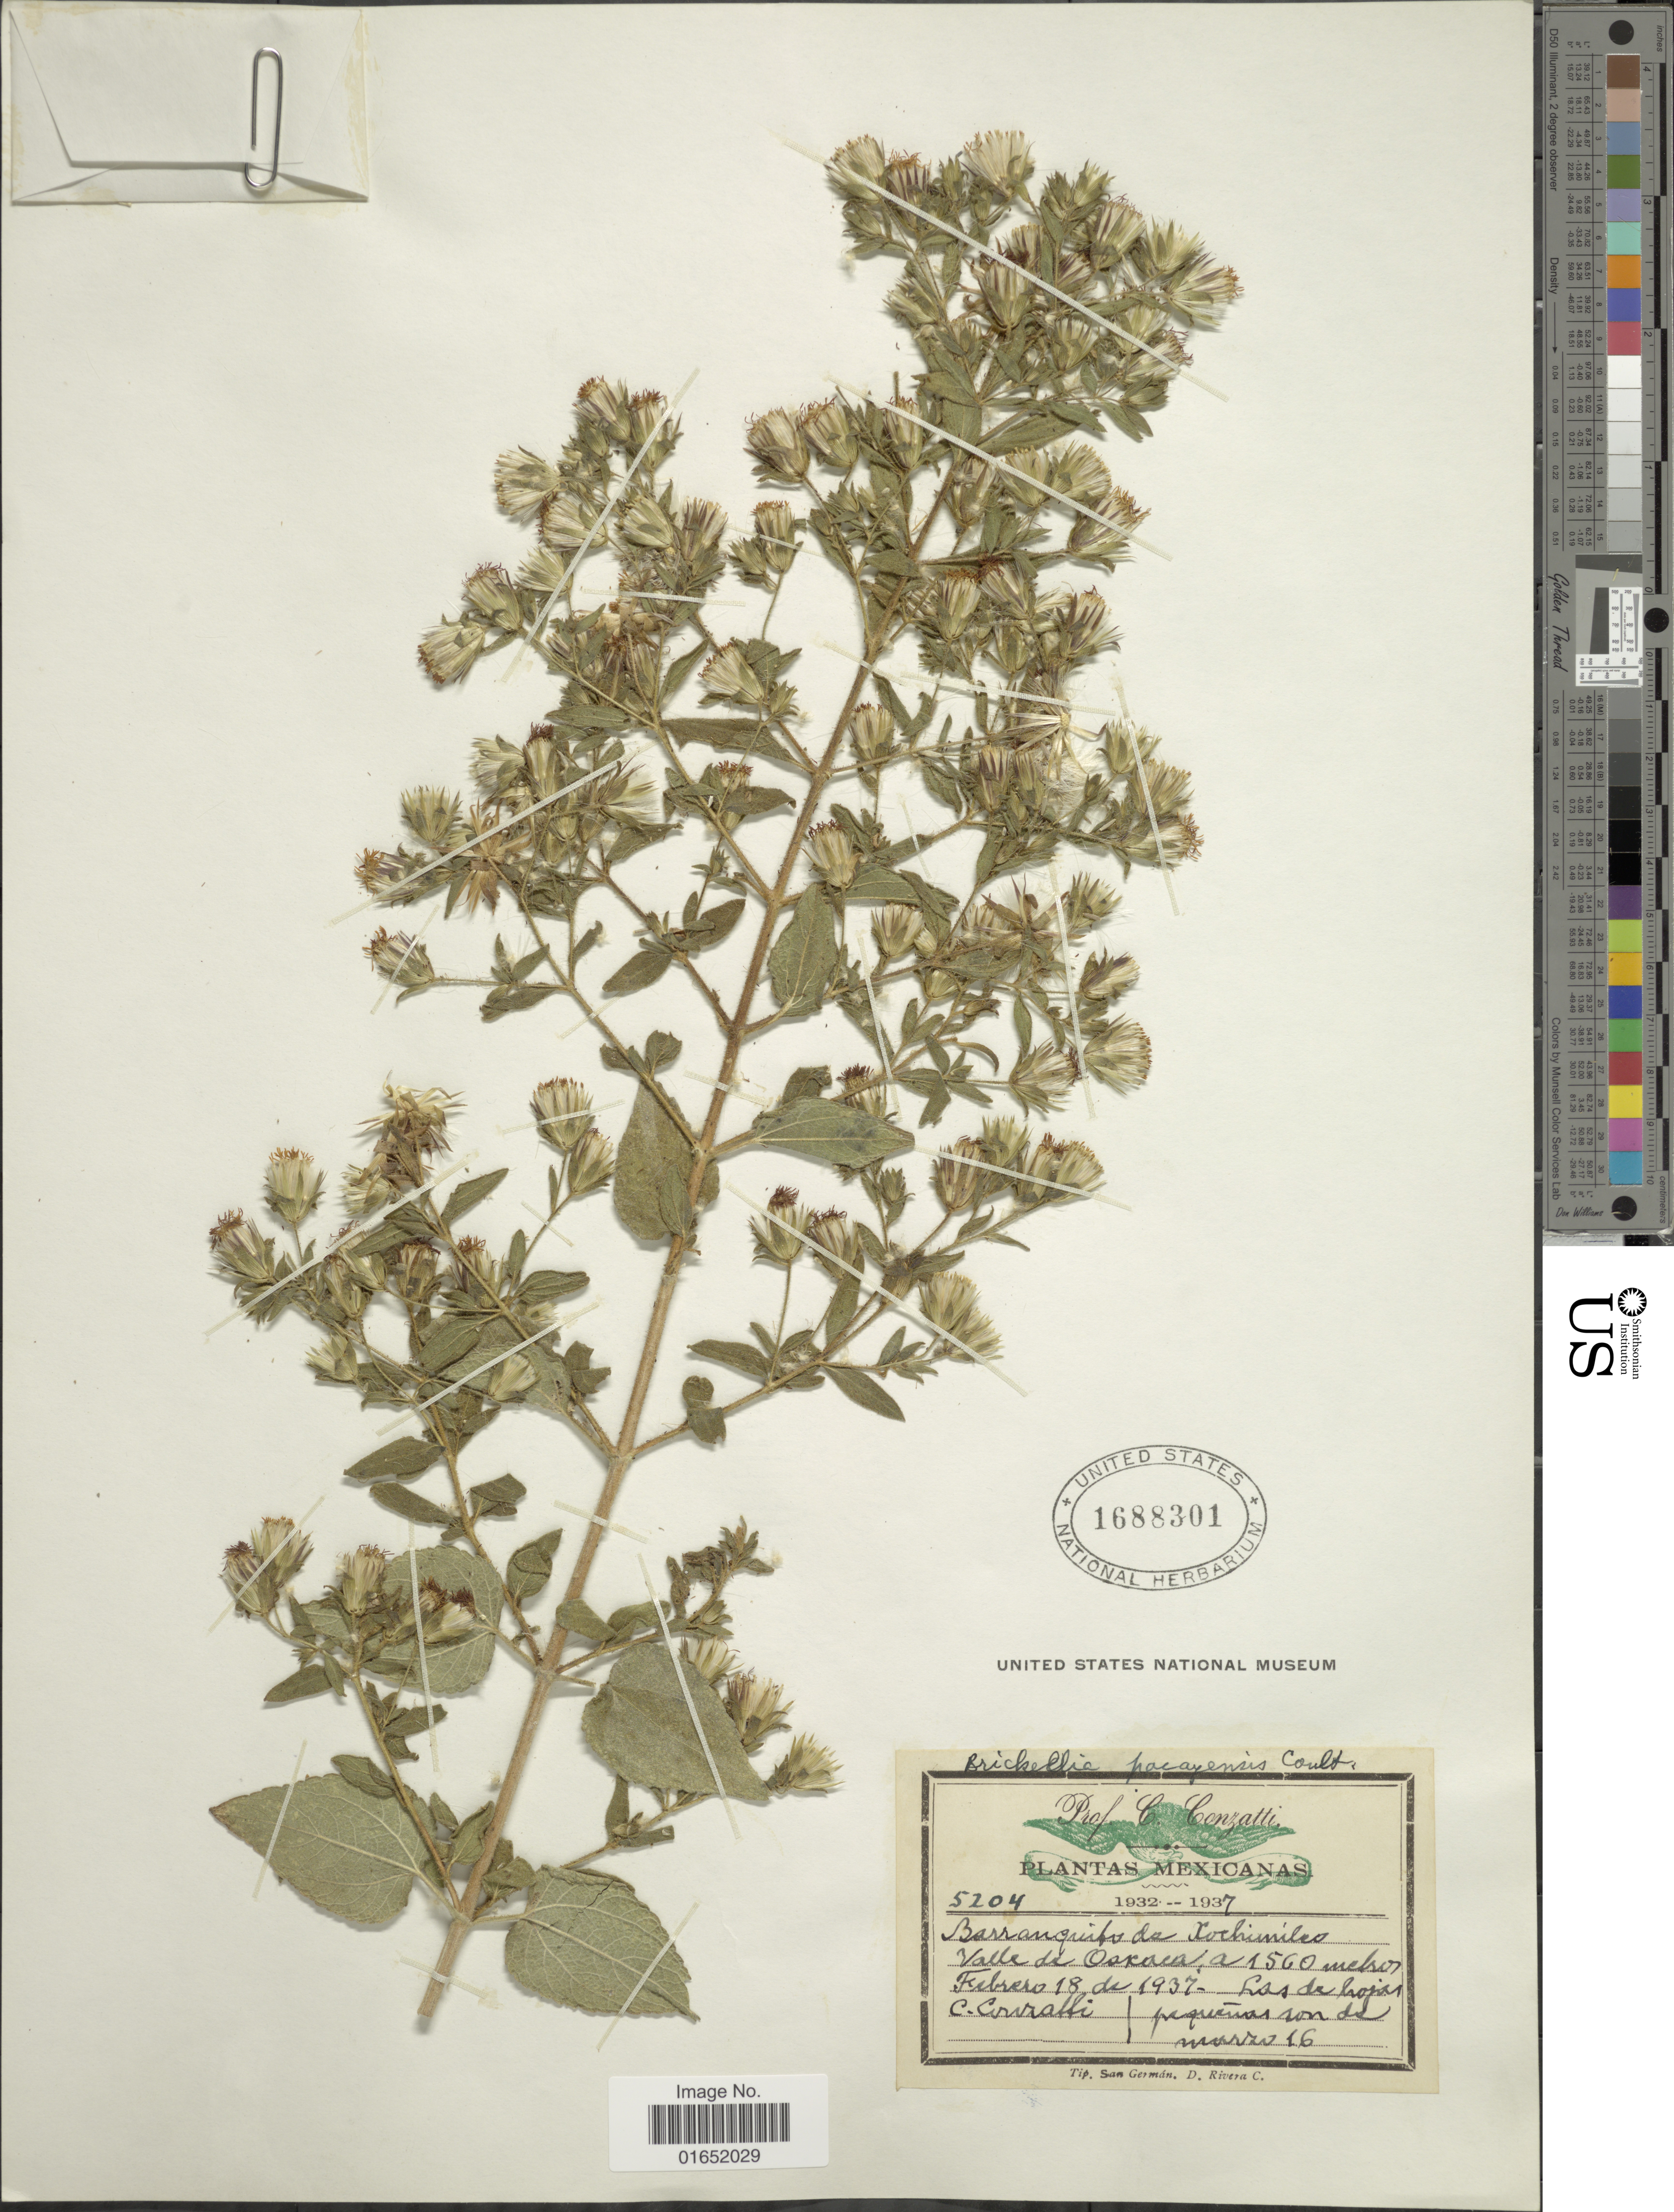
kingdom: Plantae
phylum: Tracheophyta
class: Magnoliopsida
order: Asterales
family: Asteraceae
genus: Brickellia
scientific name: Brickellia pacayensis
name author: J.M. Coult.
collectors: C. Conzatti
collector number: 5204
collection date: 1937-02-18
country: Mexico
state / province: Oaxaca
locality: Valle de Oaxaca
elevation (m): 1560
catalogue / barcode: US 1688301